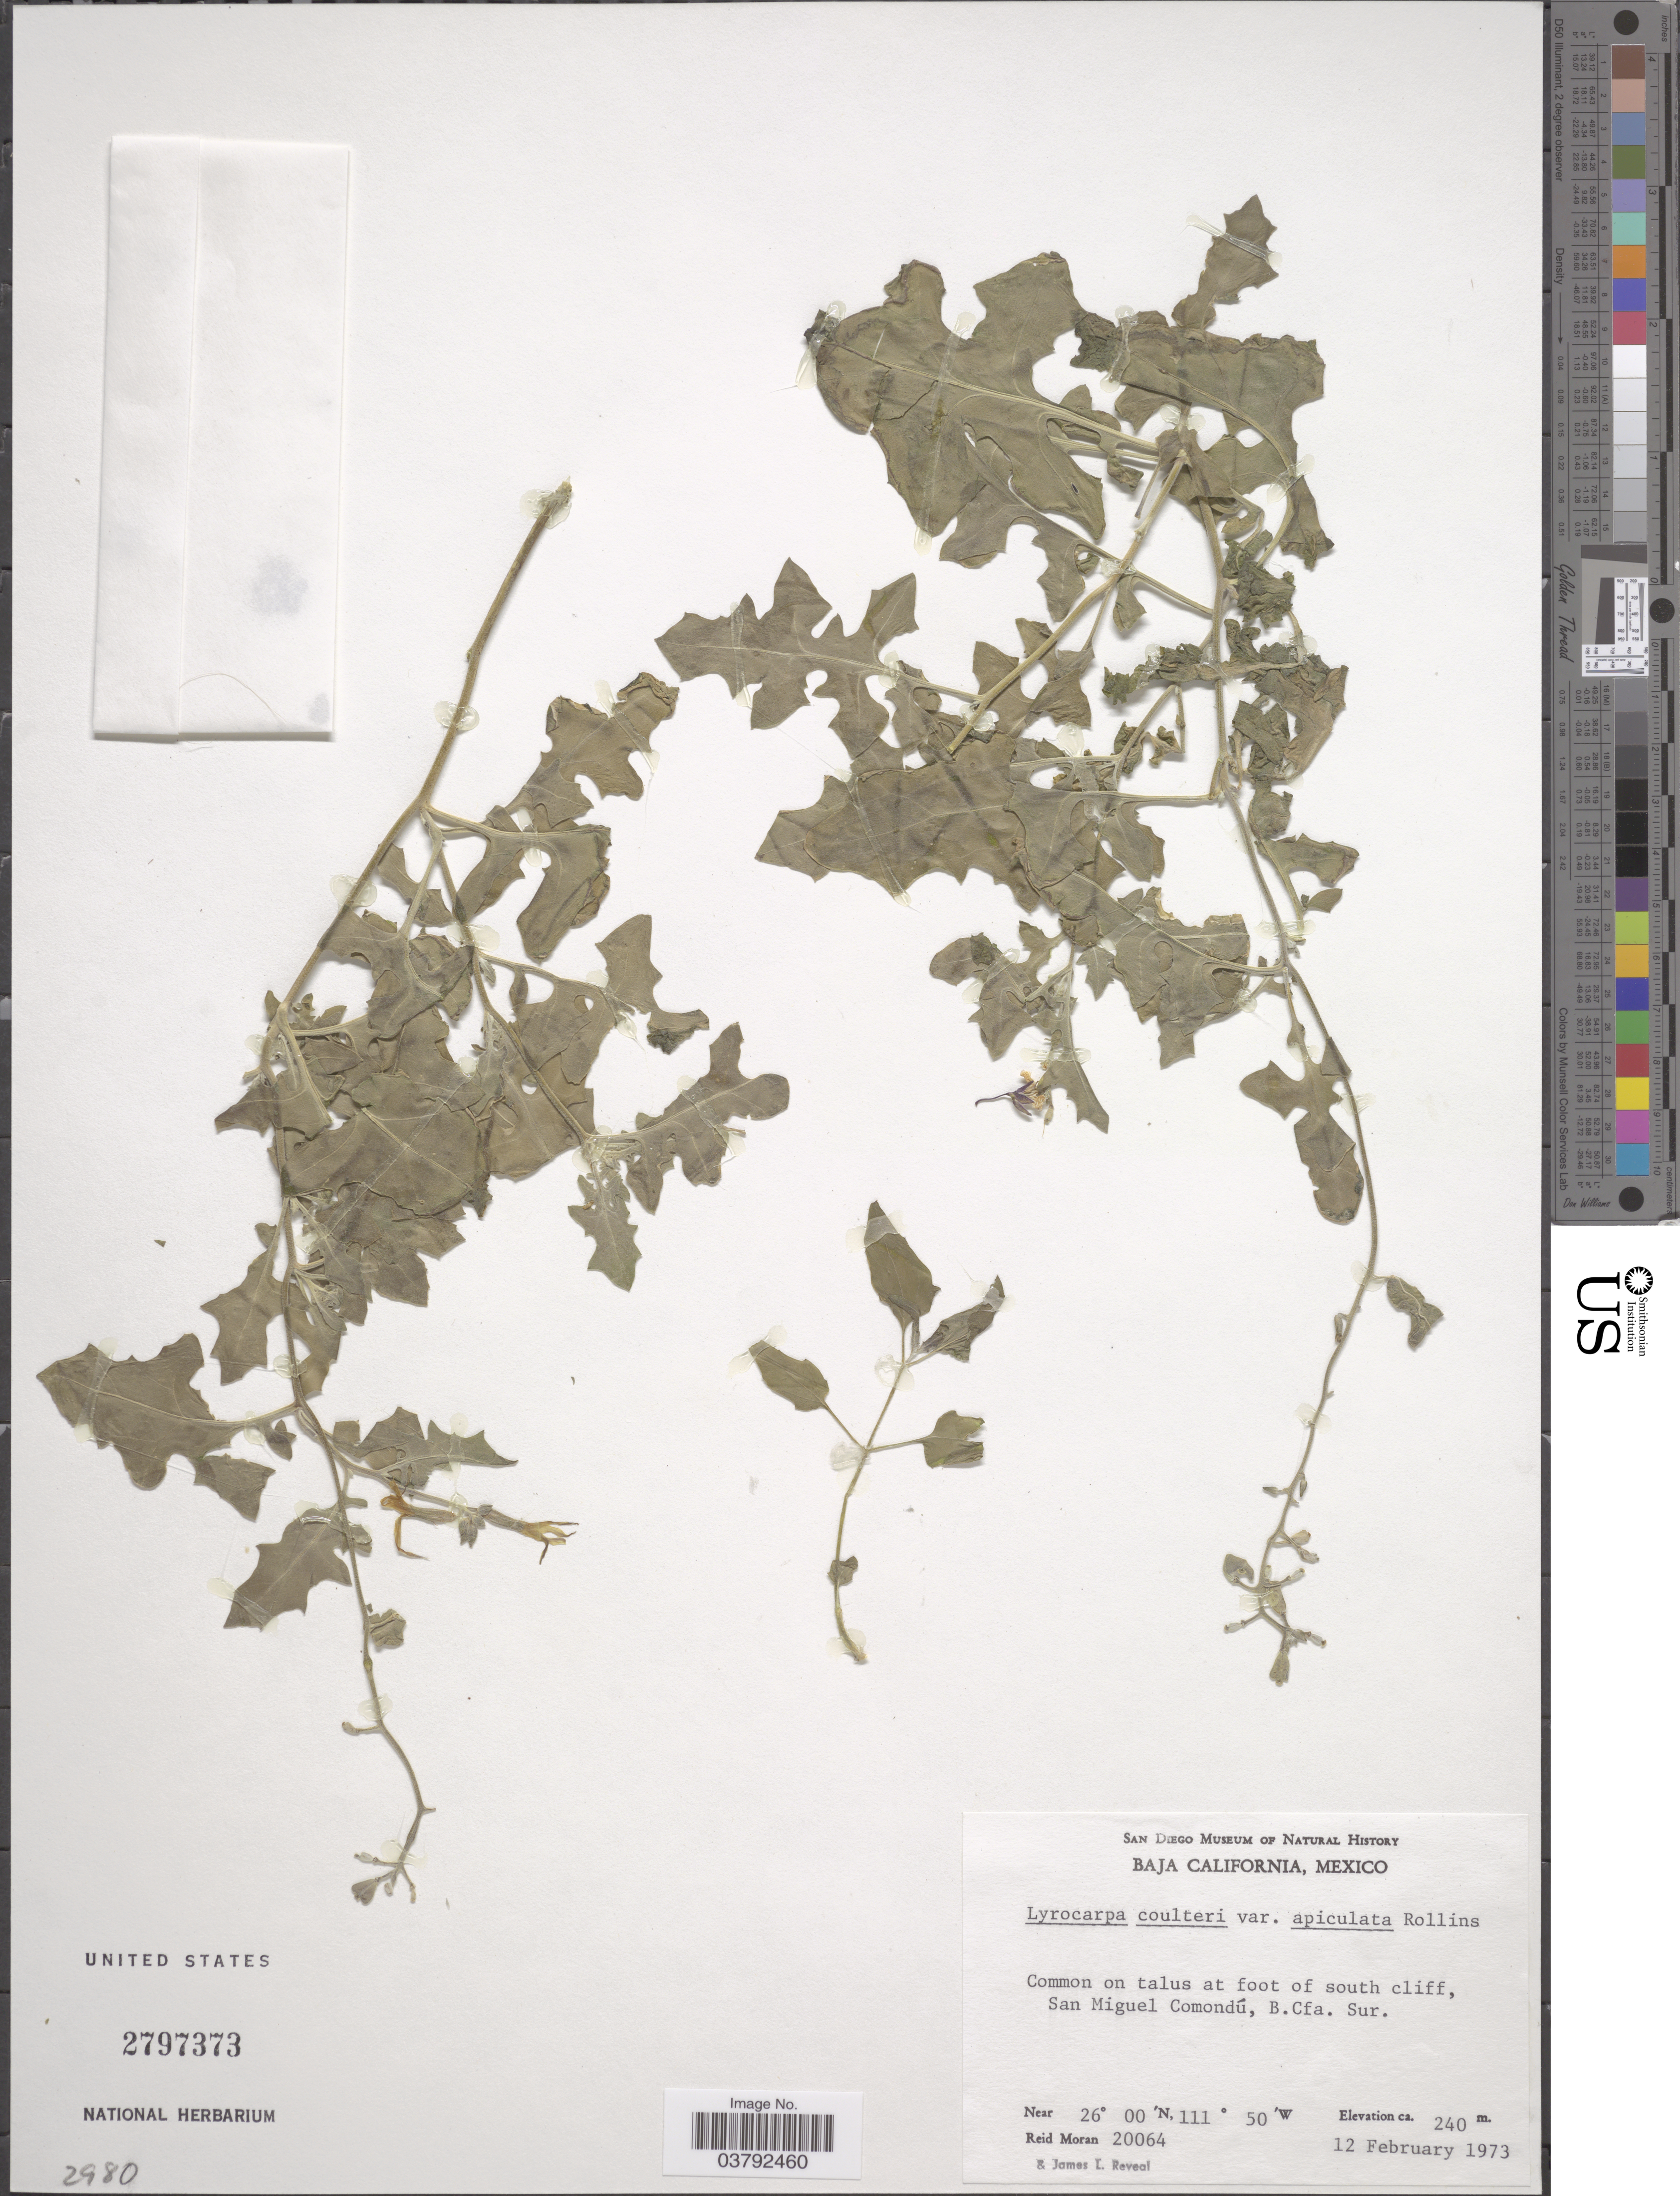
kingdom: Plantae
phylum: Tracheophyta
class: Magnoliopsida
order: Brassicales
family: Brassicaceae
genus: Lyrocarpa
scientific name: Lyrocarpa coulteri var. apiculata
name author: Rollins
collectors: R. V. Moran & J. L. Reveal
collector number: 20064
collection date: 1973-02-12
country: Mexico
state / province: Baja California Sur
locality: At foot of south cliff, San Miguel Comondú.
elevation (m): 240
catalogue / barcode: US 2797373